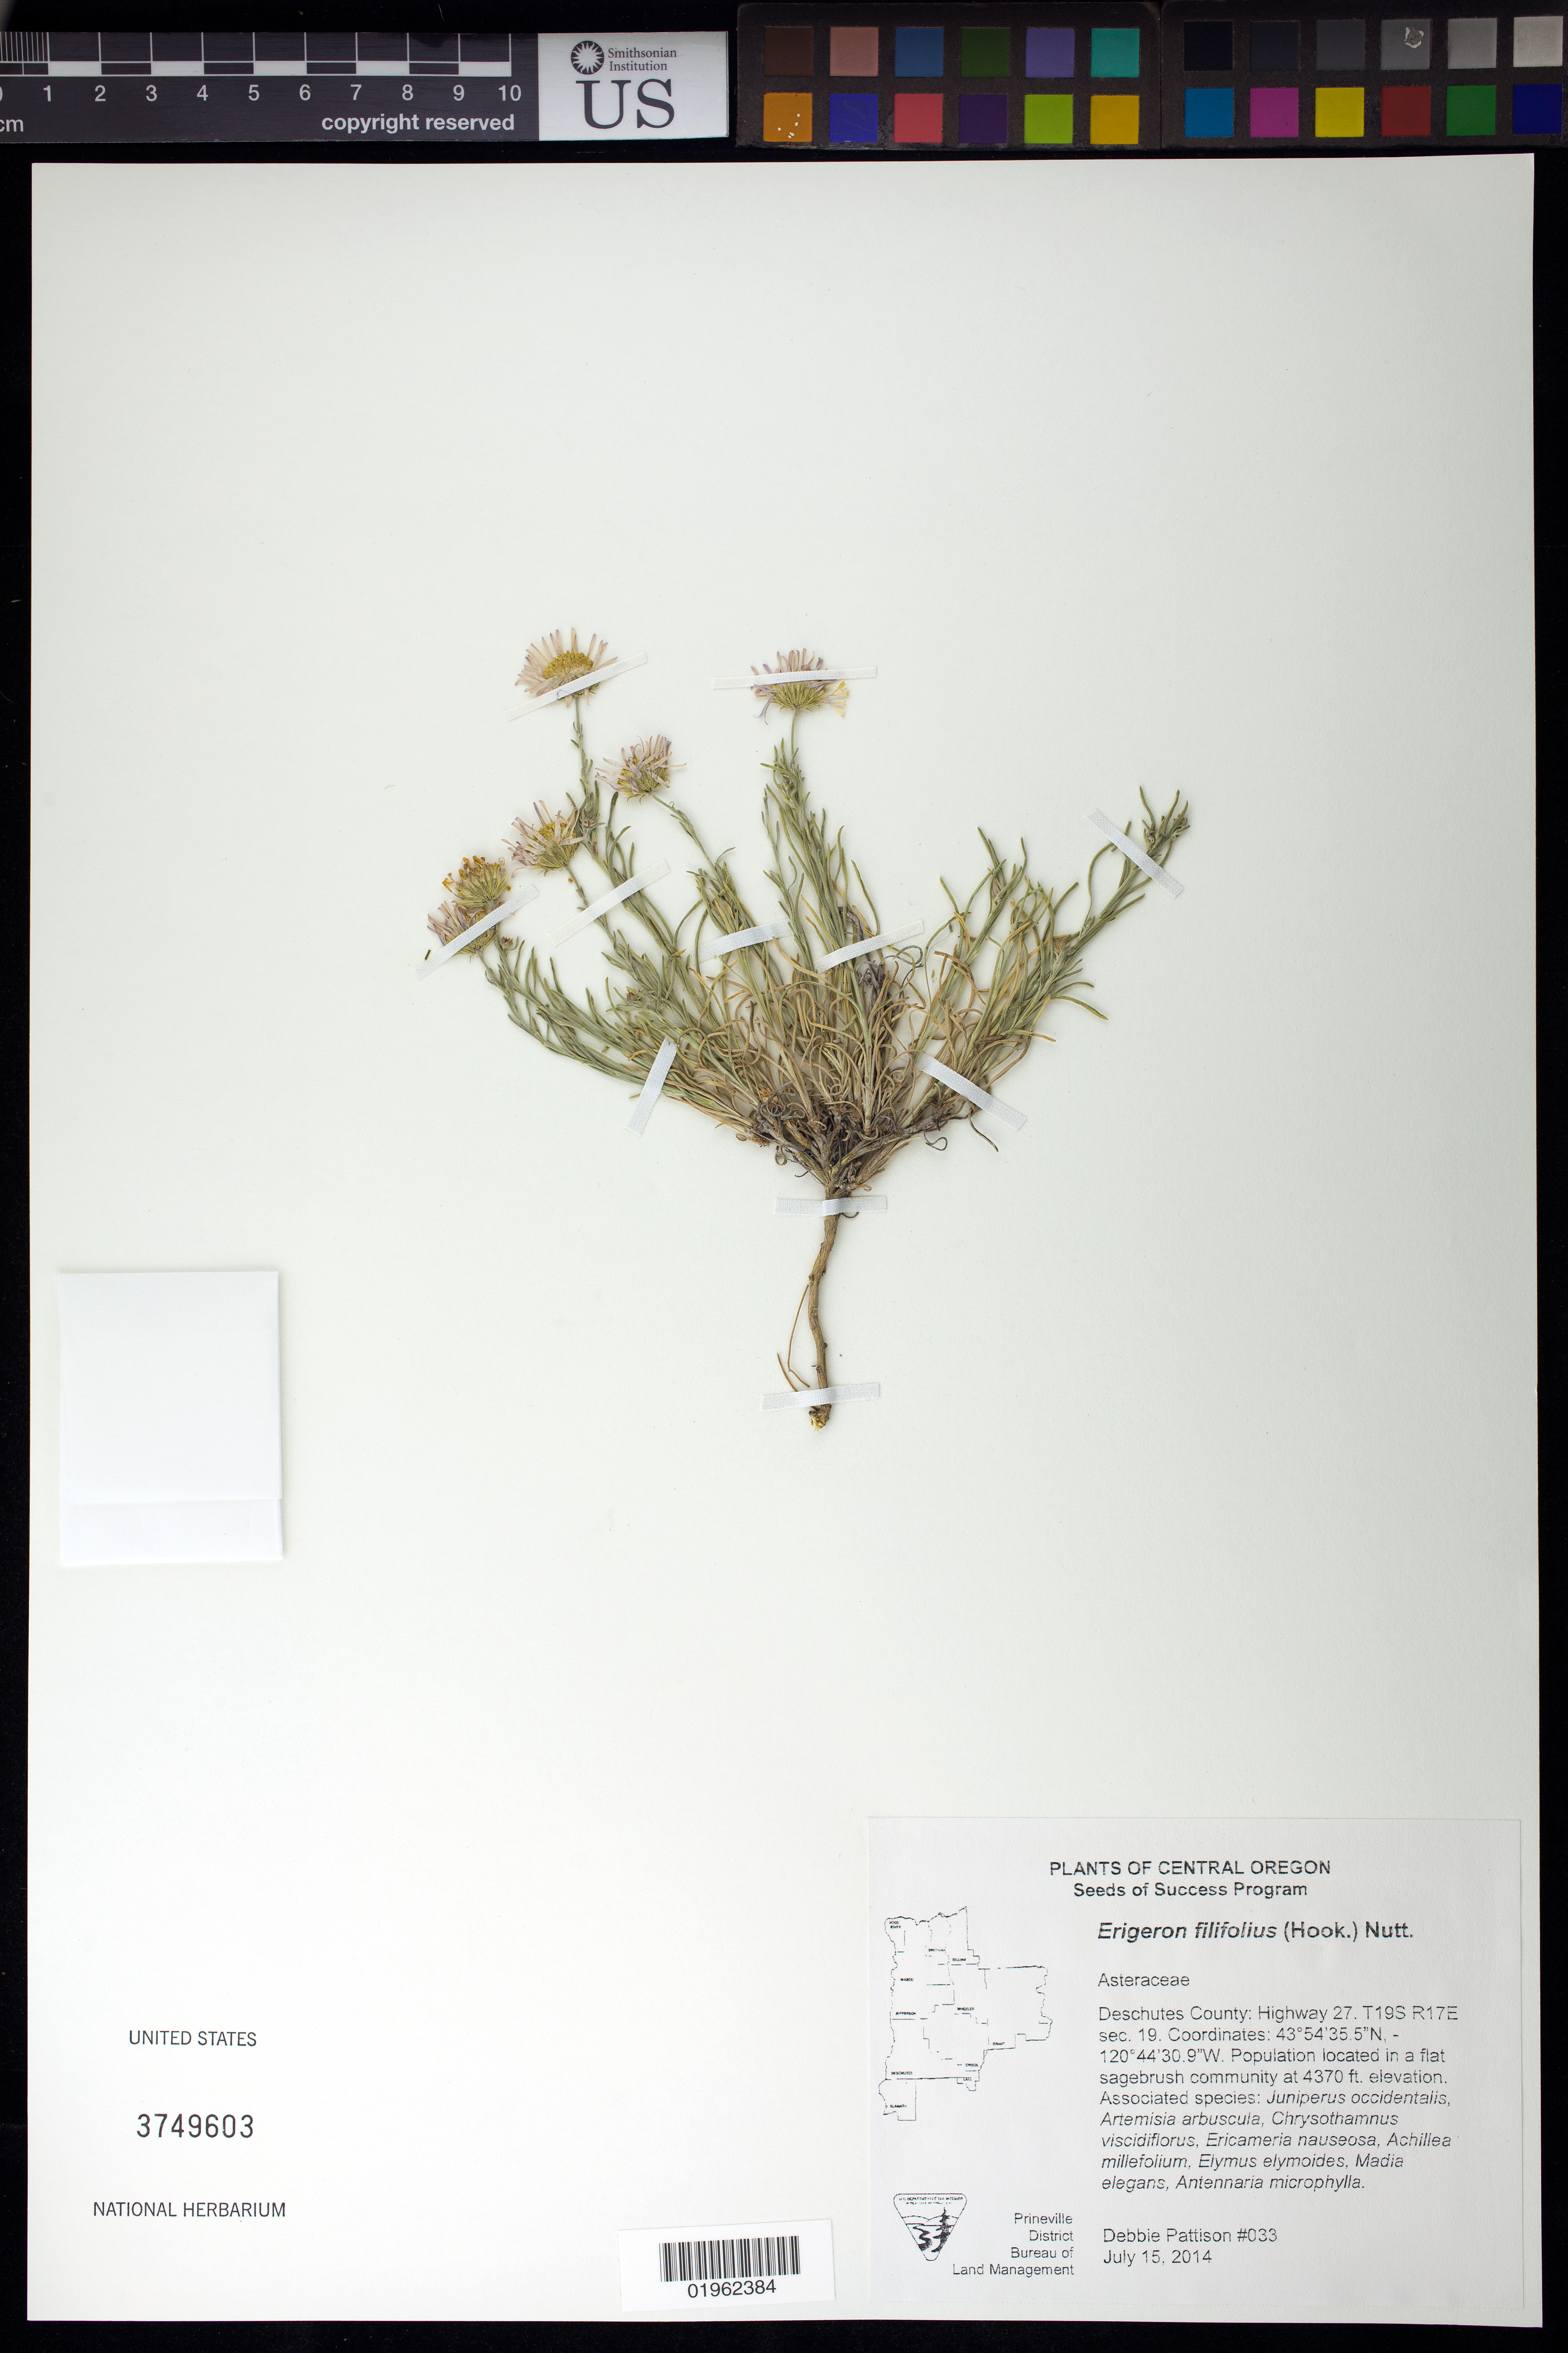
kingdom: Plantae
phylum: Tracheophyta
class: Magnoliopsida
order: Asterales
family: Asteraceae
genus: Erigeron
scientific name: Erigeron filifolius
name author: (Hook.) Nutt.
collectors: D. Pattison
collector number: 033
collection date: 2014-07-15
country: United States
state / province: Oregon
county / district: Deschutes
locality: Hwy 27, T19S R17E sec 19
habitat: Flat sagebrush community. With Juniperus occidentalis, Elymus elymoides, Madia elegans, ect.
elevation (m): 1332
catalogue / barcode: US 3749603